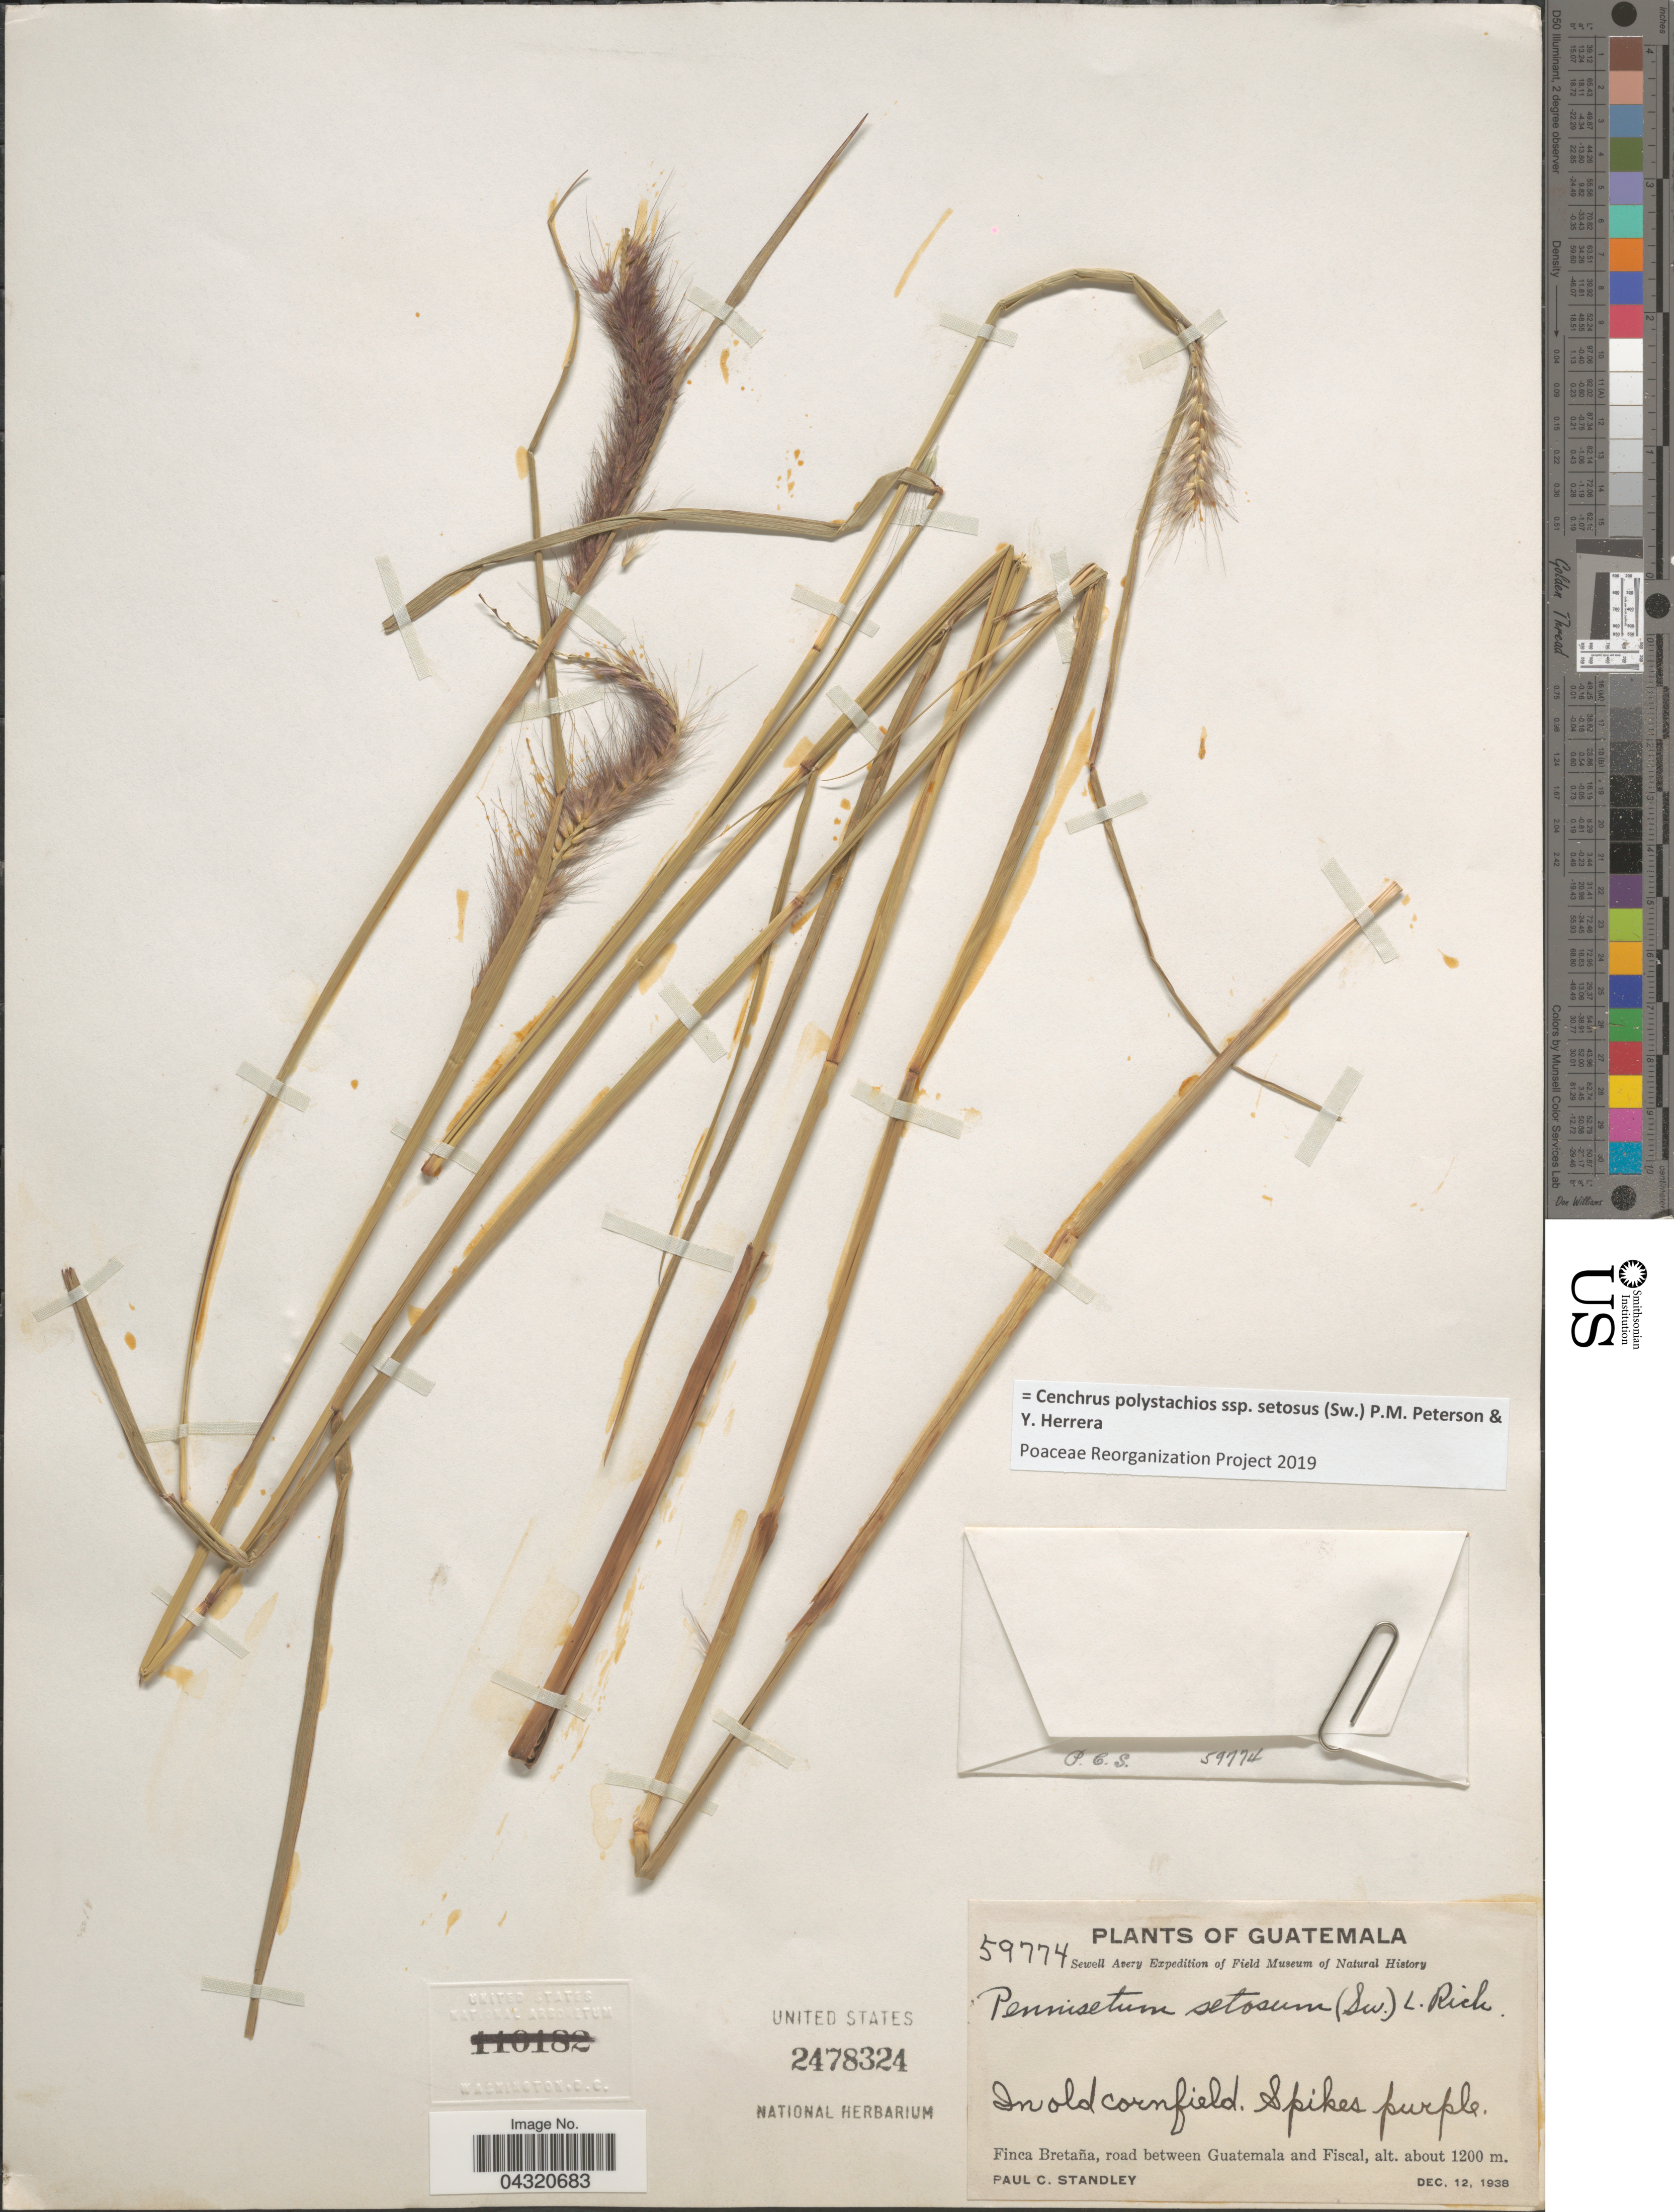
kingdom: Plantae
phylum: Tracheophyta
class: Liliopsida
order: Poales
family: Poaceae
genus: Cenchrus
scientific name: Cenchrus polystachios subsp. setosus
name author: (Sw.) P.M. Peterson & Y. Herrera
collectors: P. C. Standley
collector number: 59774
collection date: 1938-12-12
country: Guatemala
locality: Sewell Avery Expedition. In old cornfield. Finca Bretaña, road between Guatemala and Fiscal.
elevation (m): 1200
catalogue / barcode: US 2478324